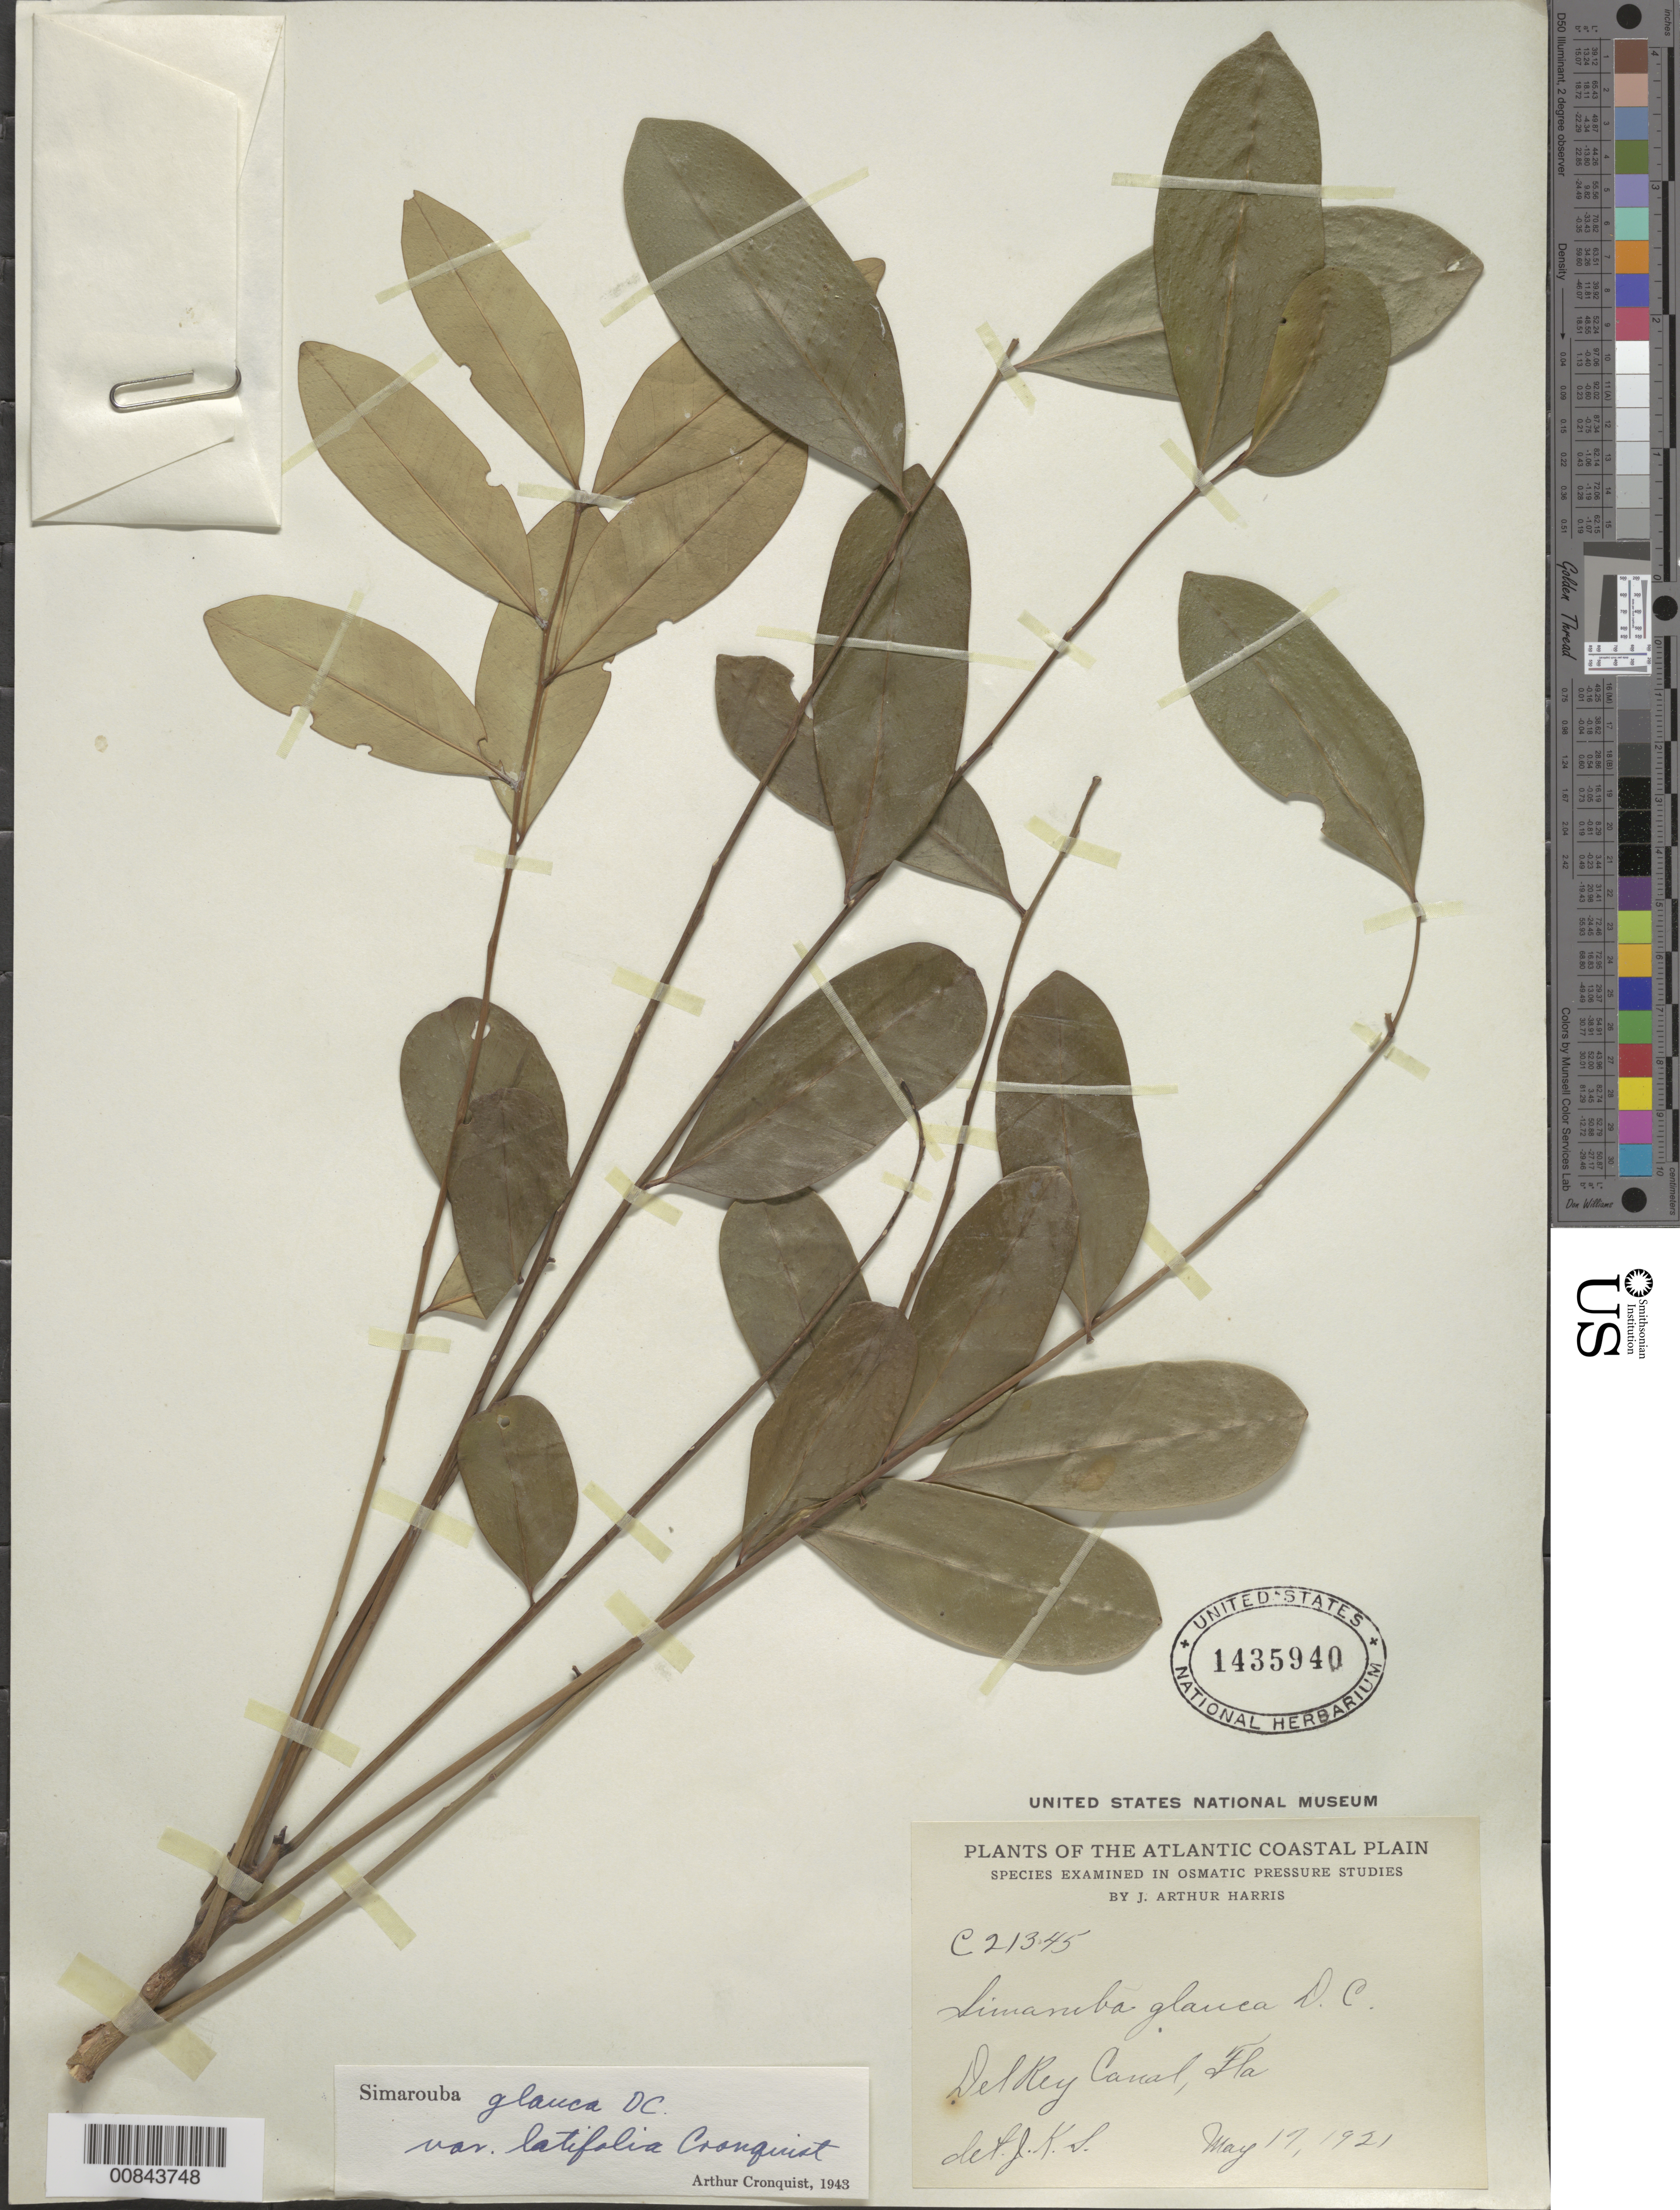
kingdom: Plantae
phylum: Tracheophyta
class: Magnoliopsida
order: Sapindales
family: Simaroubaceae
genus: Simarouba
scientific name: Simarouba glauca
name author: DC.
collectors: J. A. Harris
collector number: C21345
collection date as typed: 17 May 1921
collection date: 1921-05-17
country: United States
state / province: Florida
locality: Del Rey Canal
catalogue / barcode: US 1435940